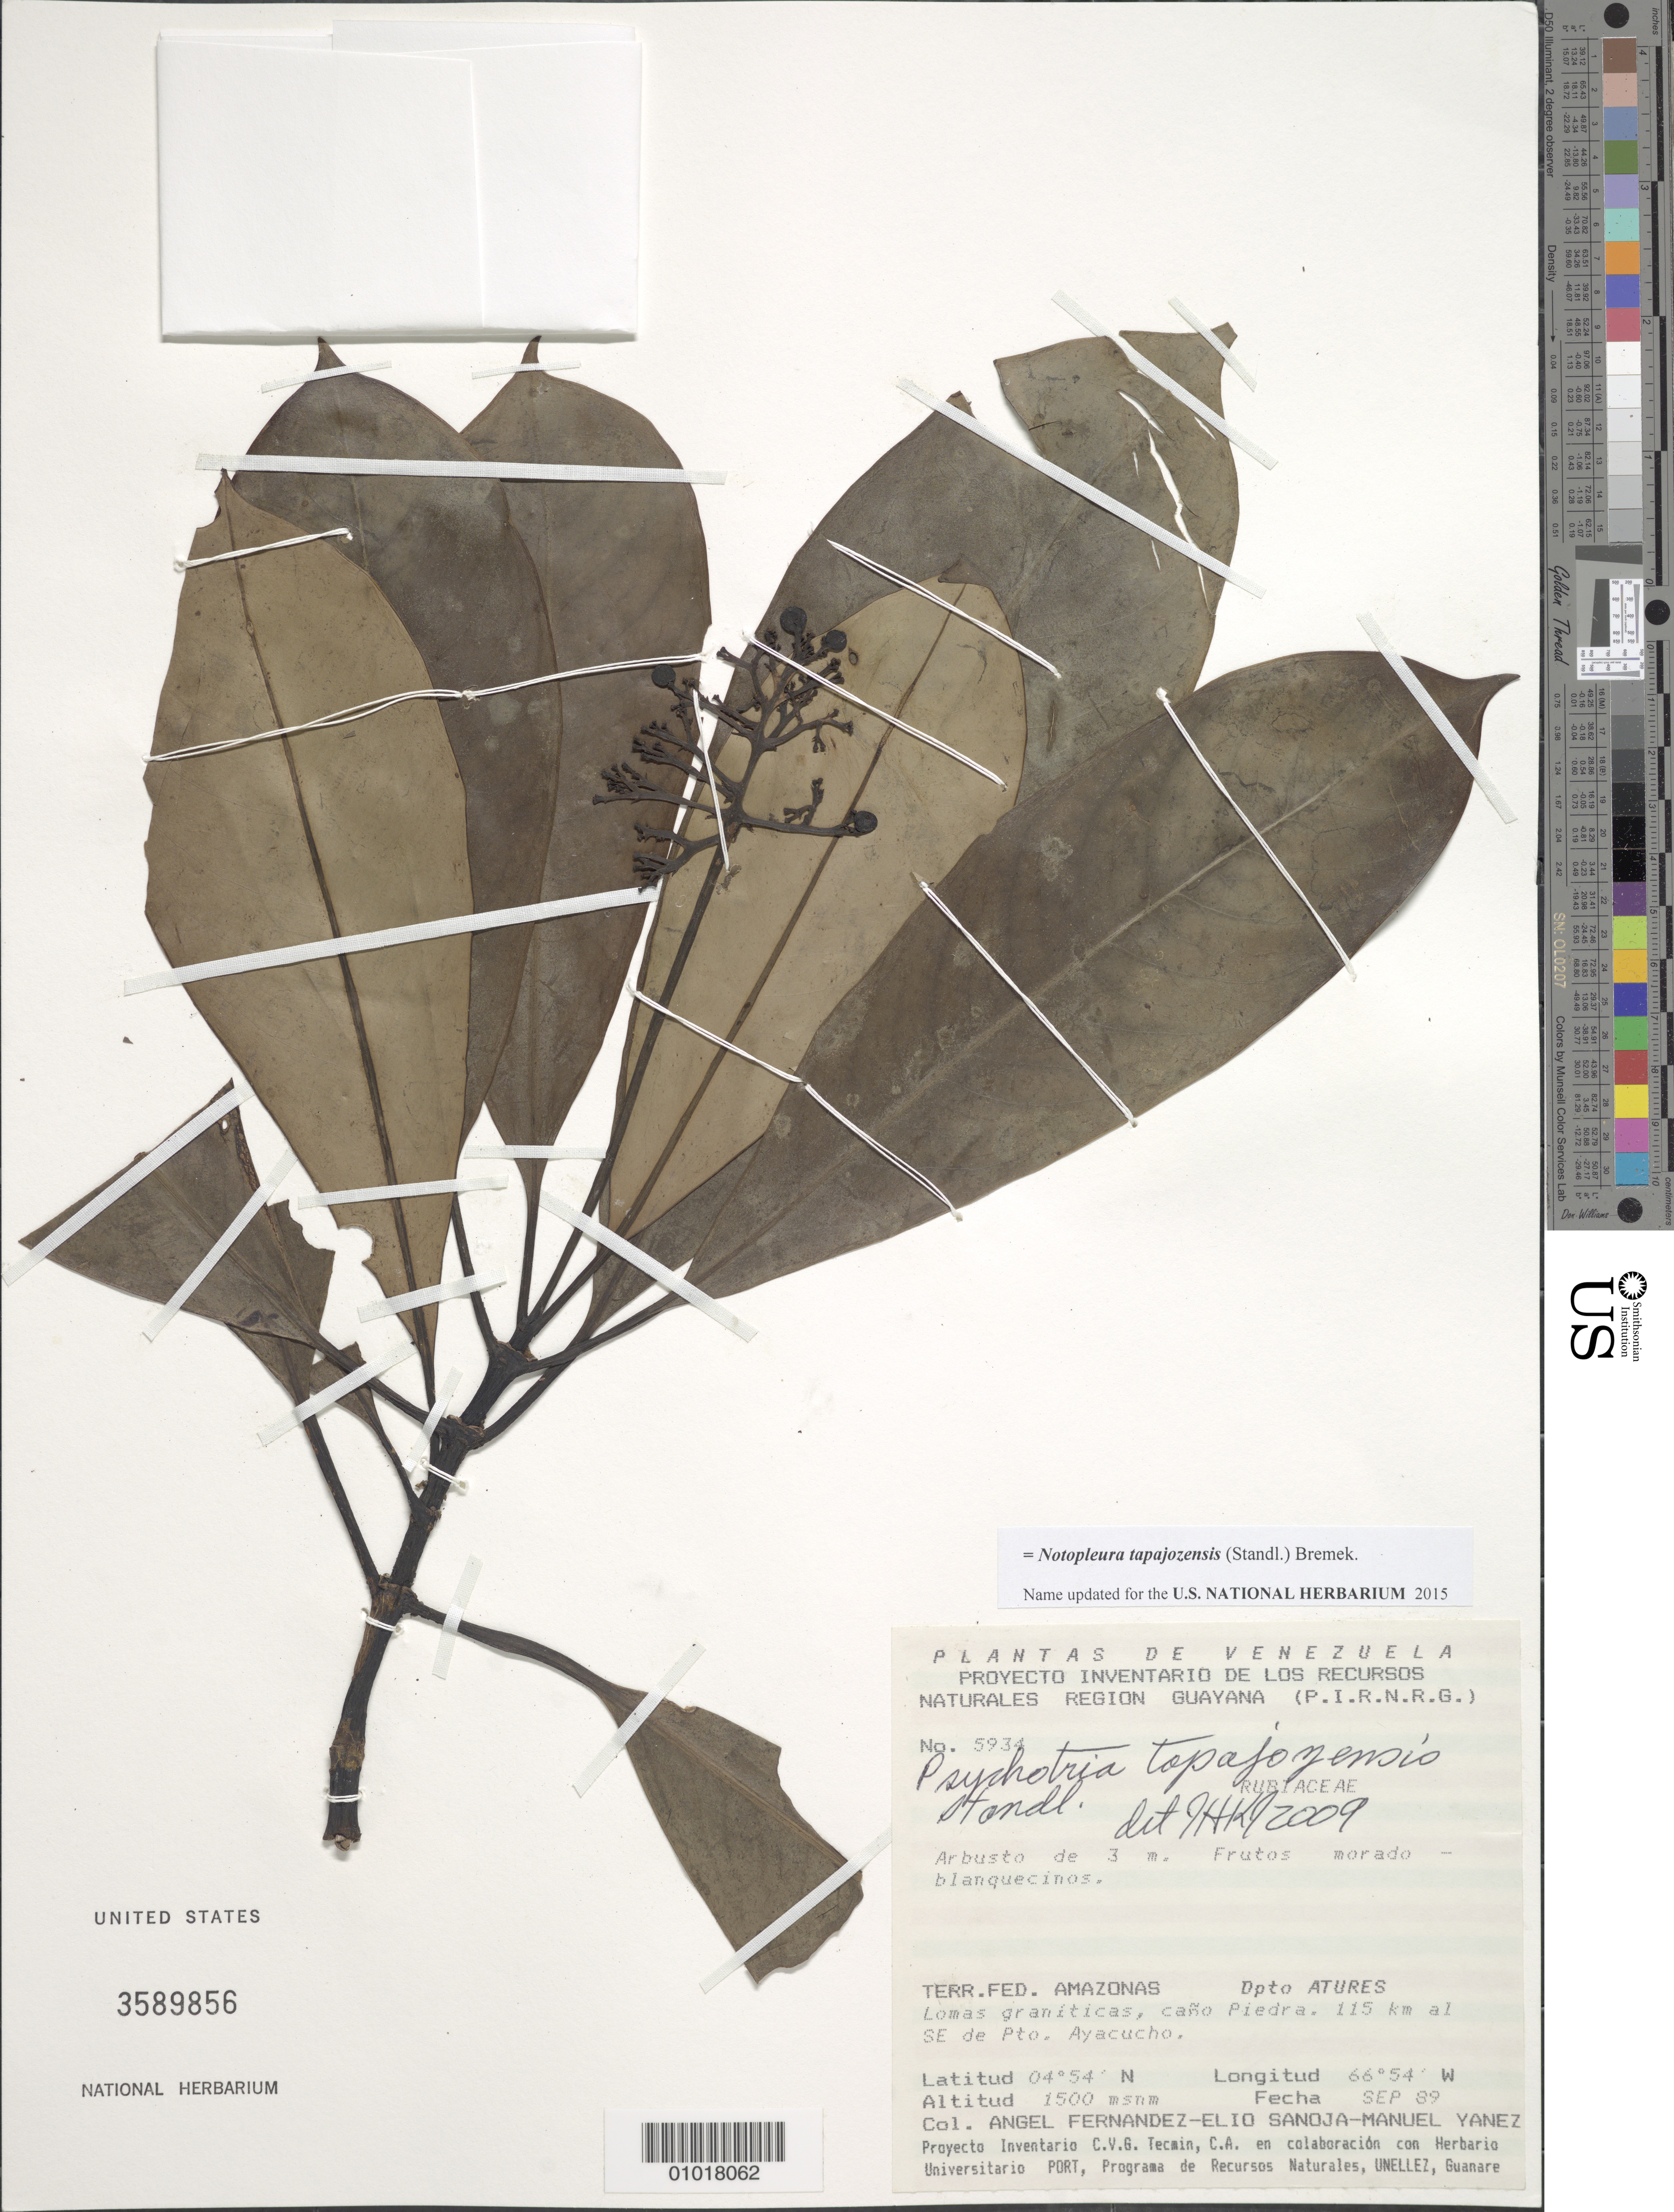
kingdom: Plantae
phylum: Tracheophyta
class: Magnoliopsida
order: Gentianales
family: Rubiaceae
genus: Psychotria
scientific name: Psychotria tapajozensis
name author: Standl.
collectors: A. Fernandez-Elio & F. Yanez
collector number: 5934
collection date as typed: Sep-89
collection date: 1989-09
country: Venezuela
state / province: Amazonas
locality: Lomas graniticas, cano Piedra. 115 km al SE de Pto. Ayacucho.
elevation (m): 1500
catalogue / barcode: US 3589856